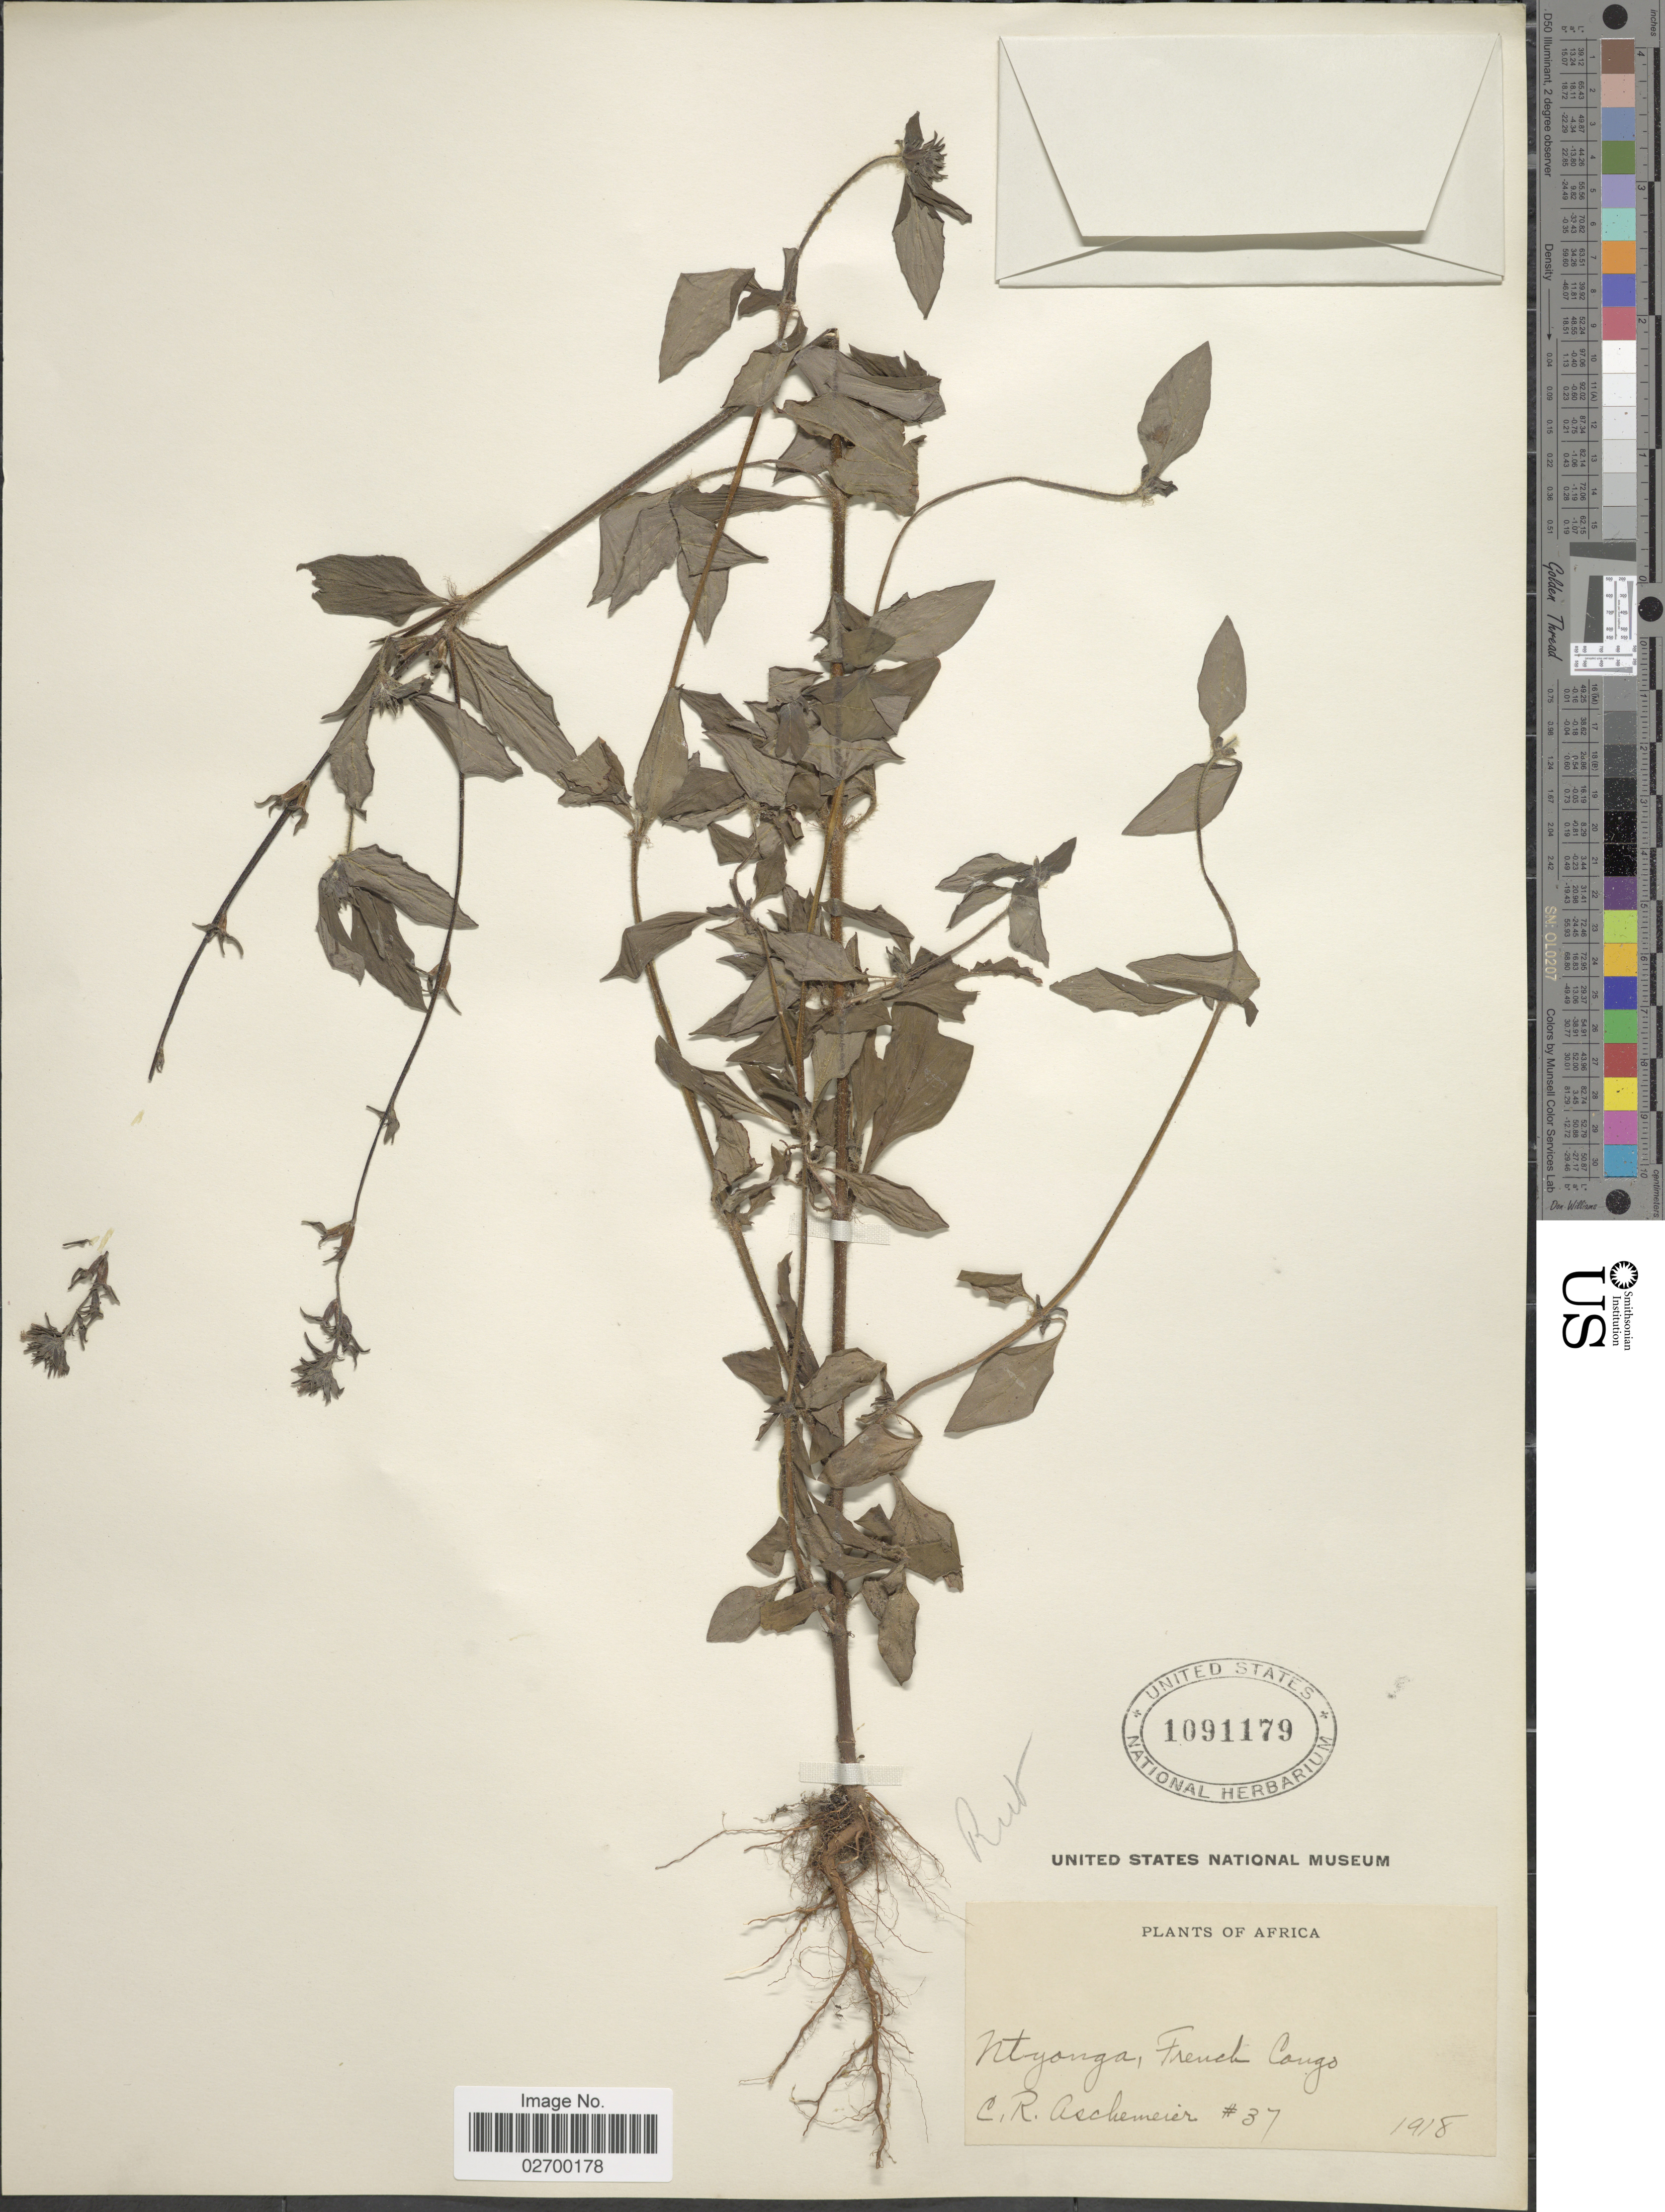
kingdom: Plantae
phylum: Tracheophyta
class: Magnoliopsida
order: Gentianales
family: Rubiaceae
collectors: C. Aschemeier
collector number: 37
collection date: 1918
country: Congo, Republic of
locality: Africa. Ntyonga, French Congo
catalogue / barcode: US 1091179